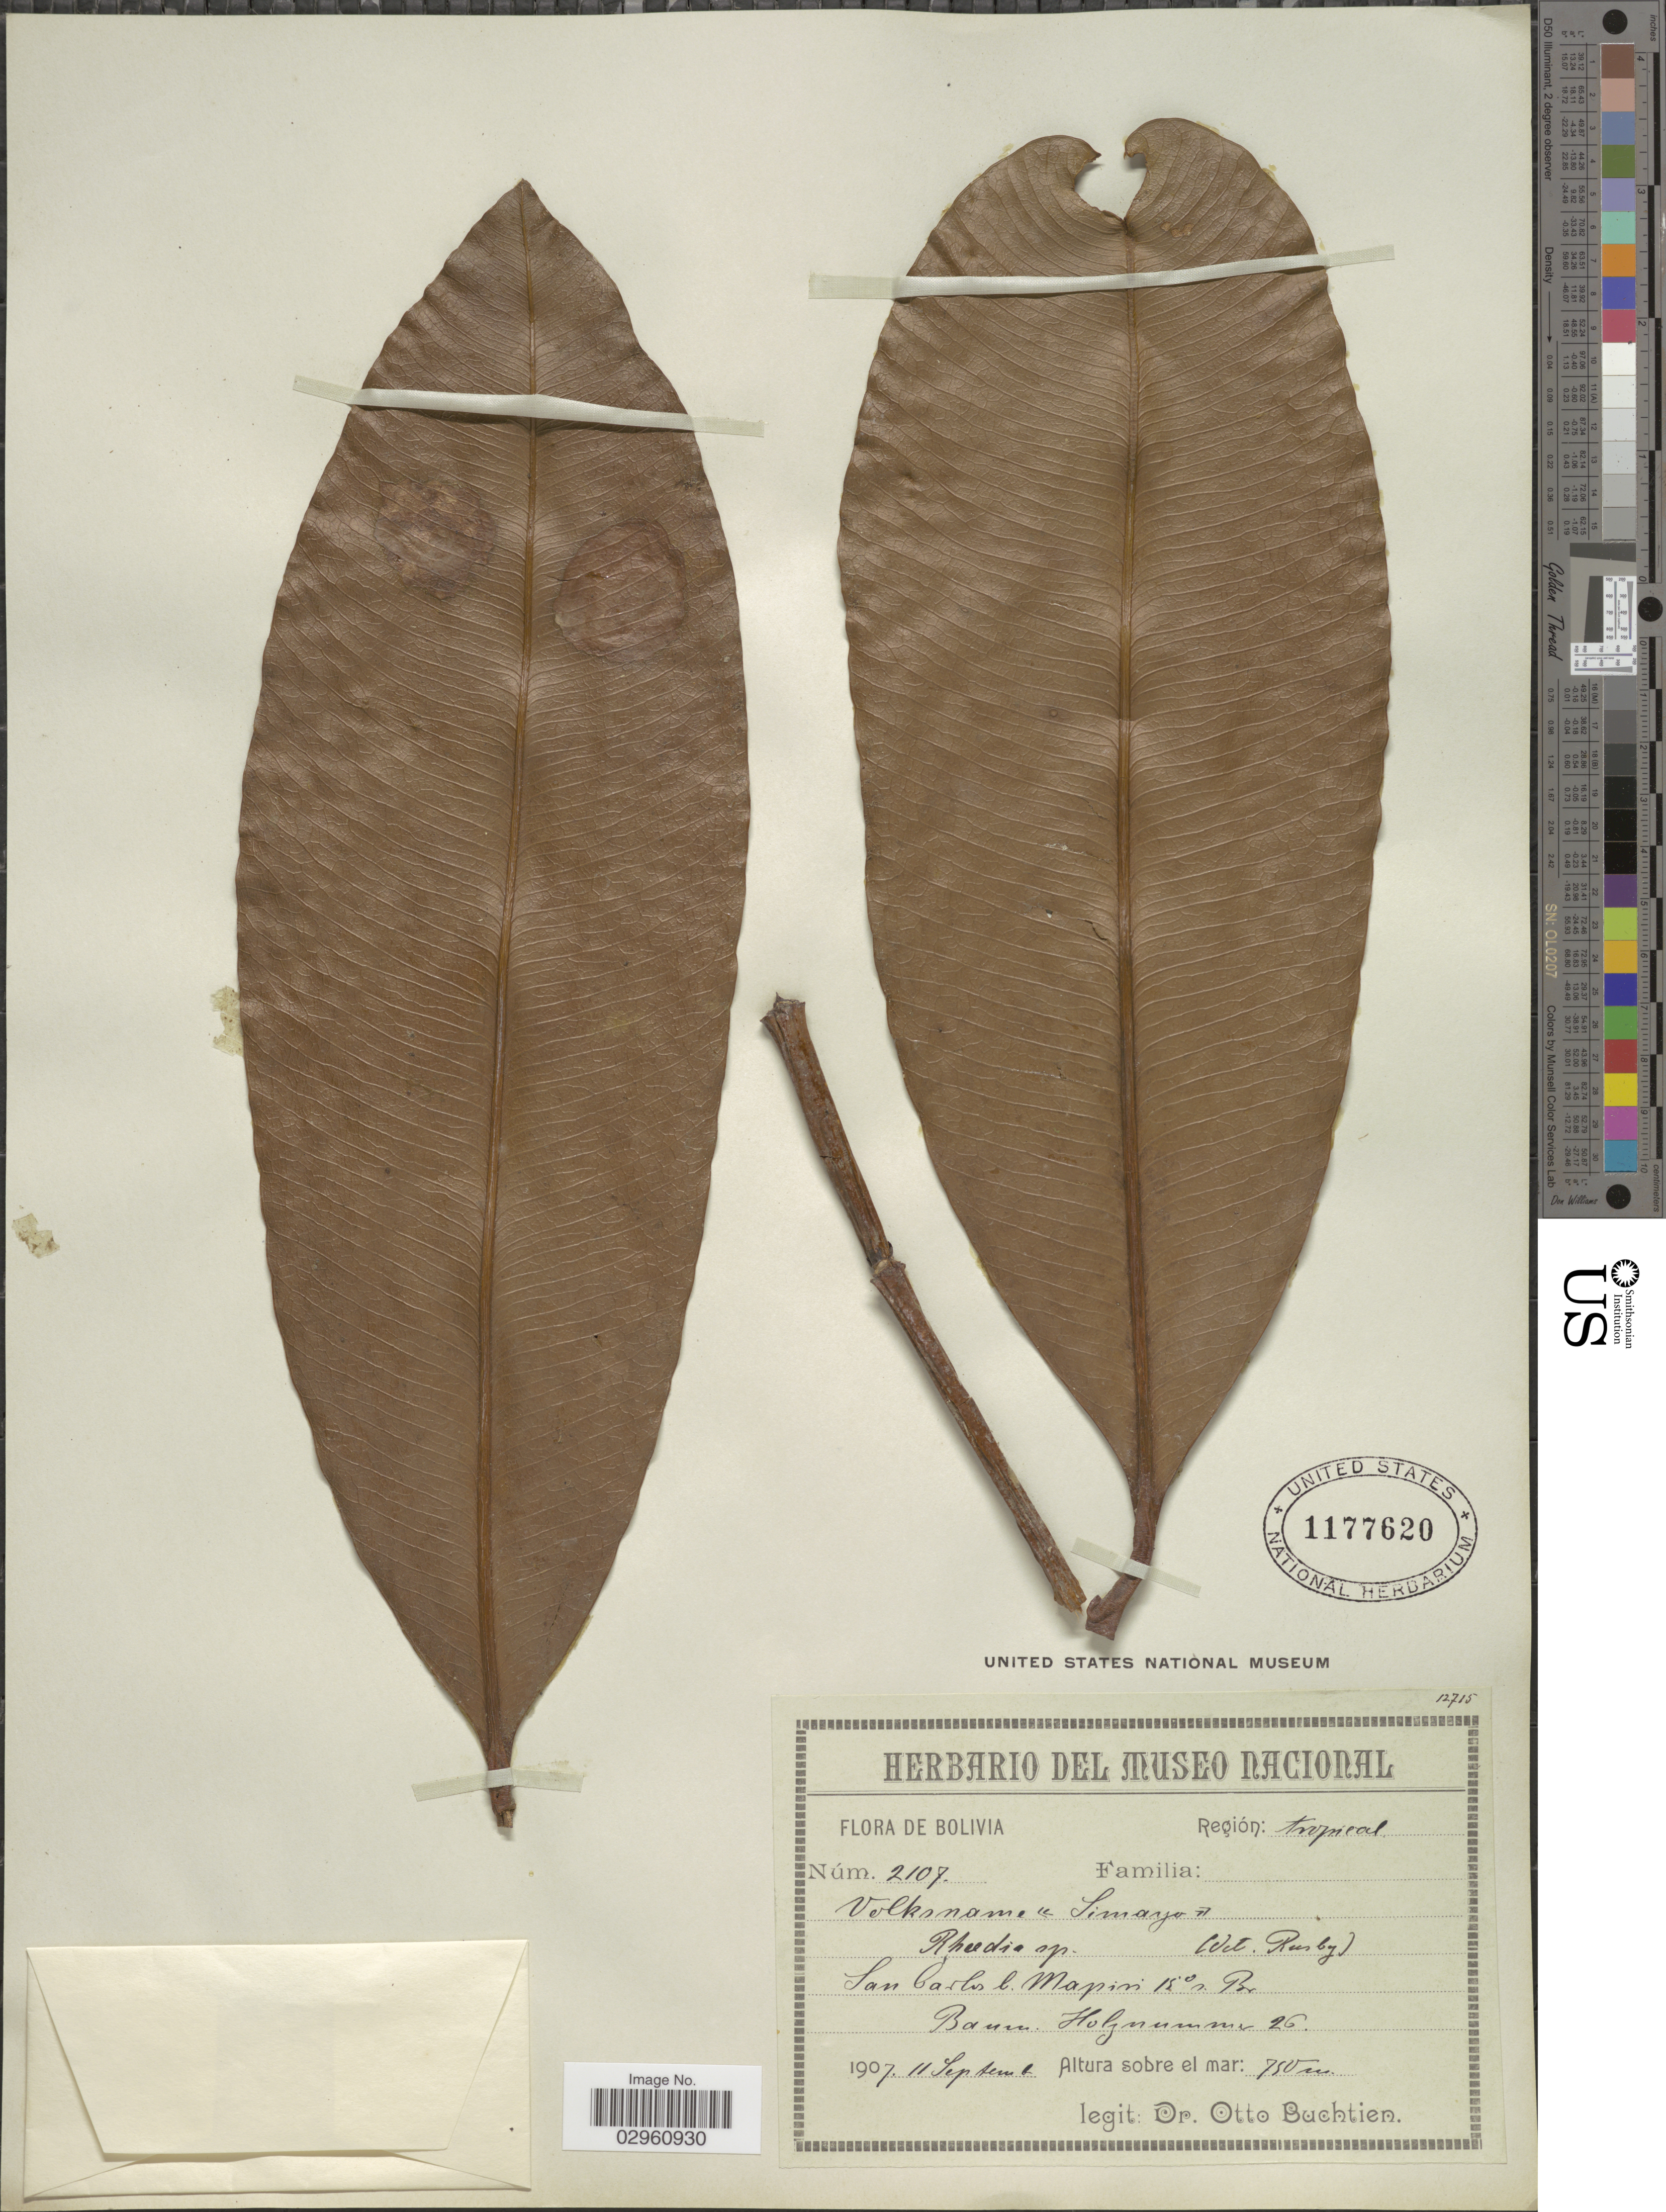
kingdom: Plantae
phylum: Tracheophyta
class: Magnoliopsida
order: Malpighiales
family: Clusiaceae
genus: Garcinia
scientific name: Garcinia sp.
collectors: O. Buchtien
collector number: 2107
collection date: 1907-09-11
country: Bolivia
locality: San Carlos b. Mapiri 15°n. Br. Baum Holznummer 26.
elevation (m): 750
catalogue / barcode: US 1177620